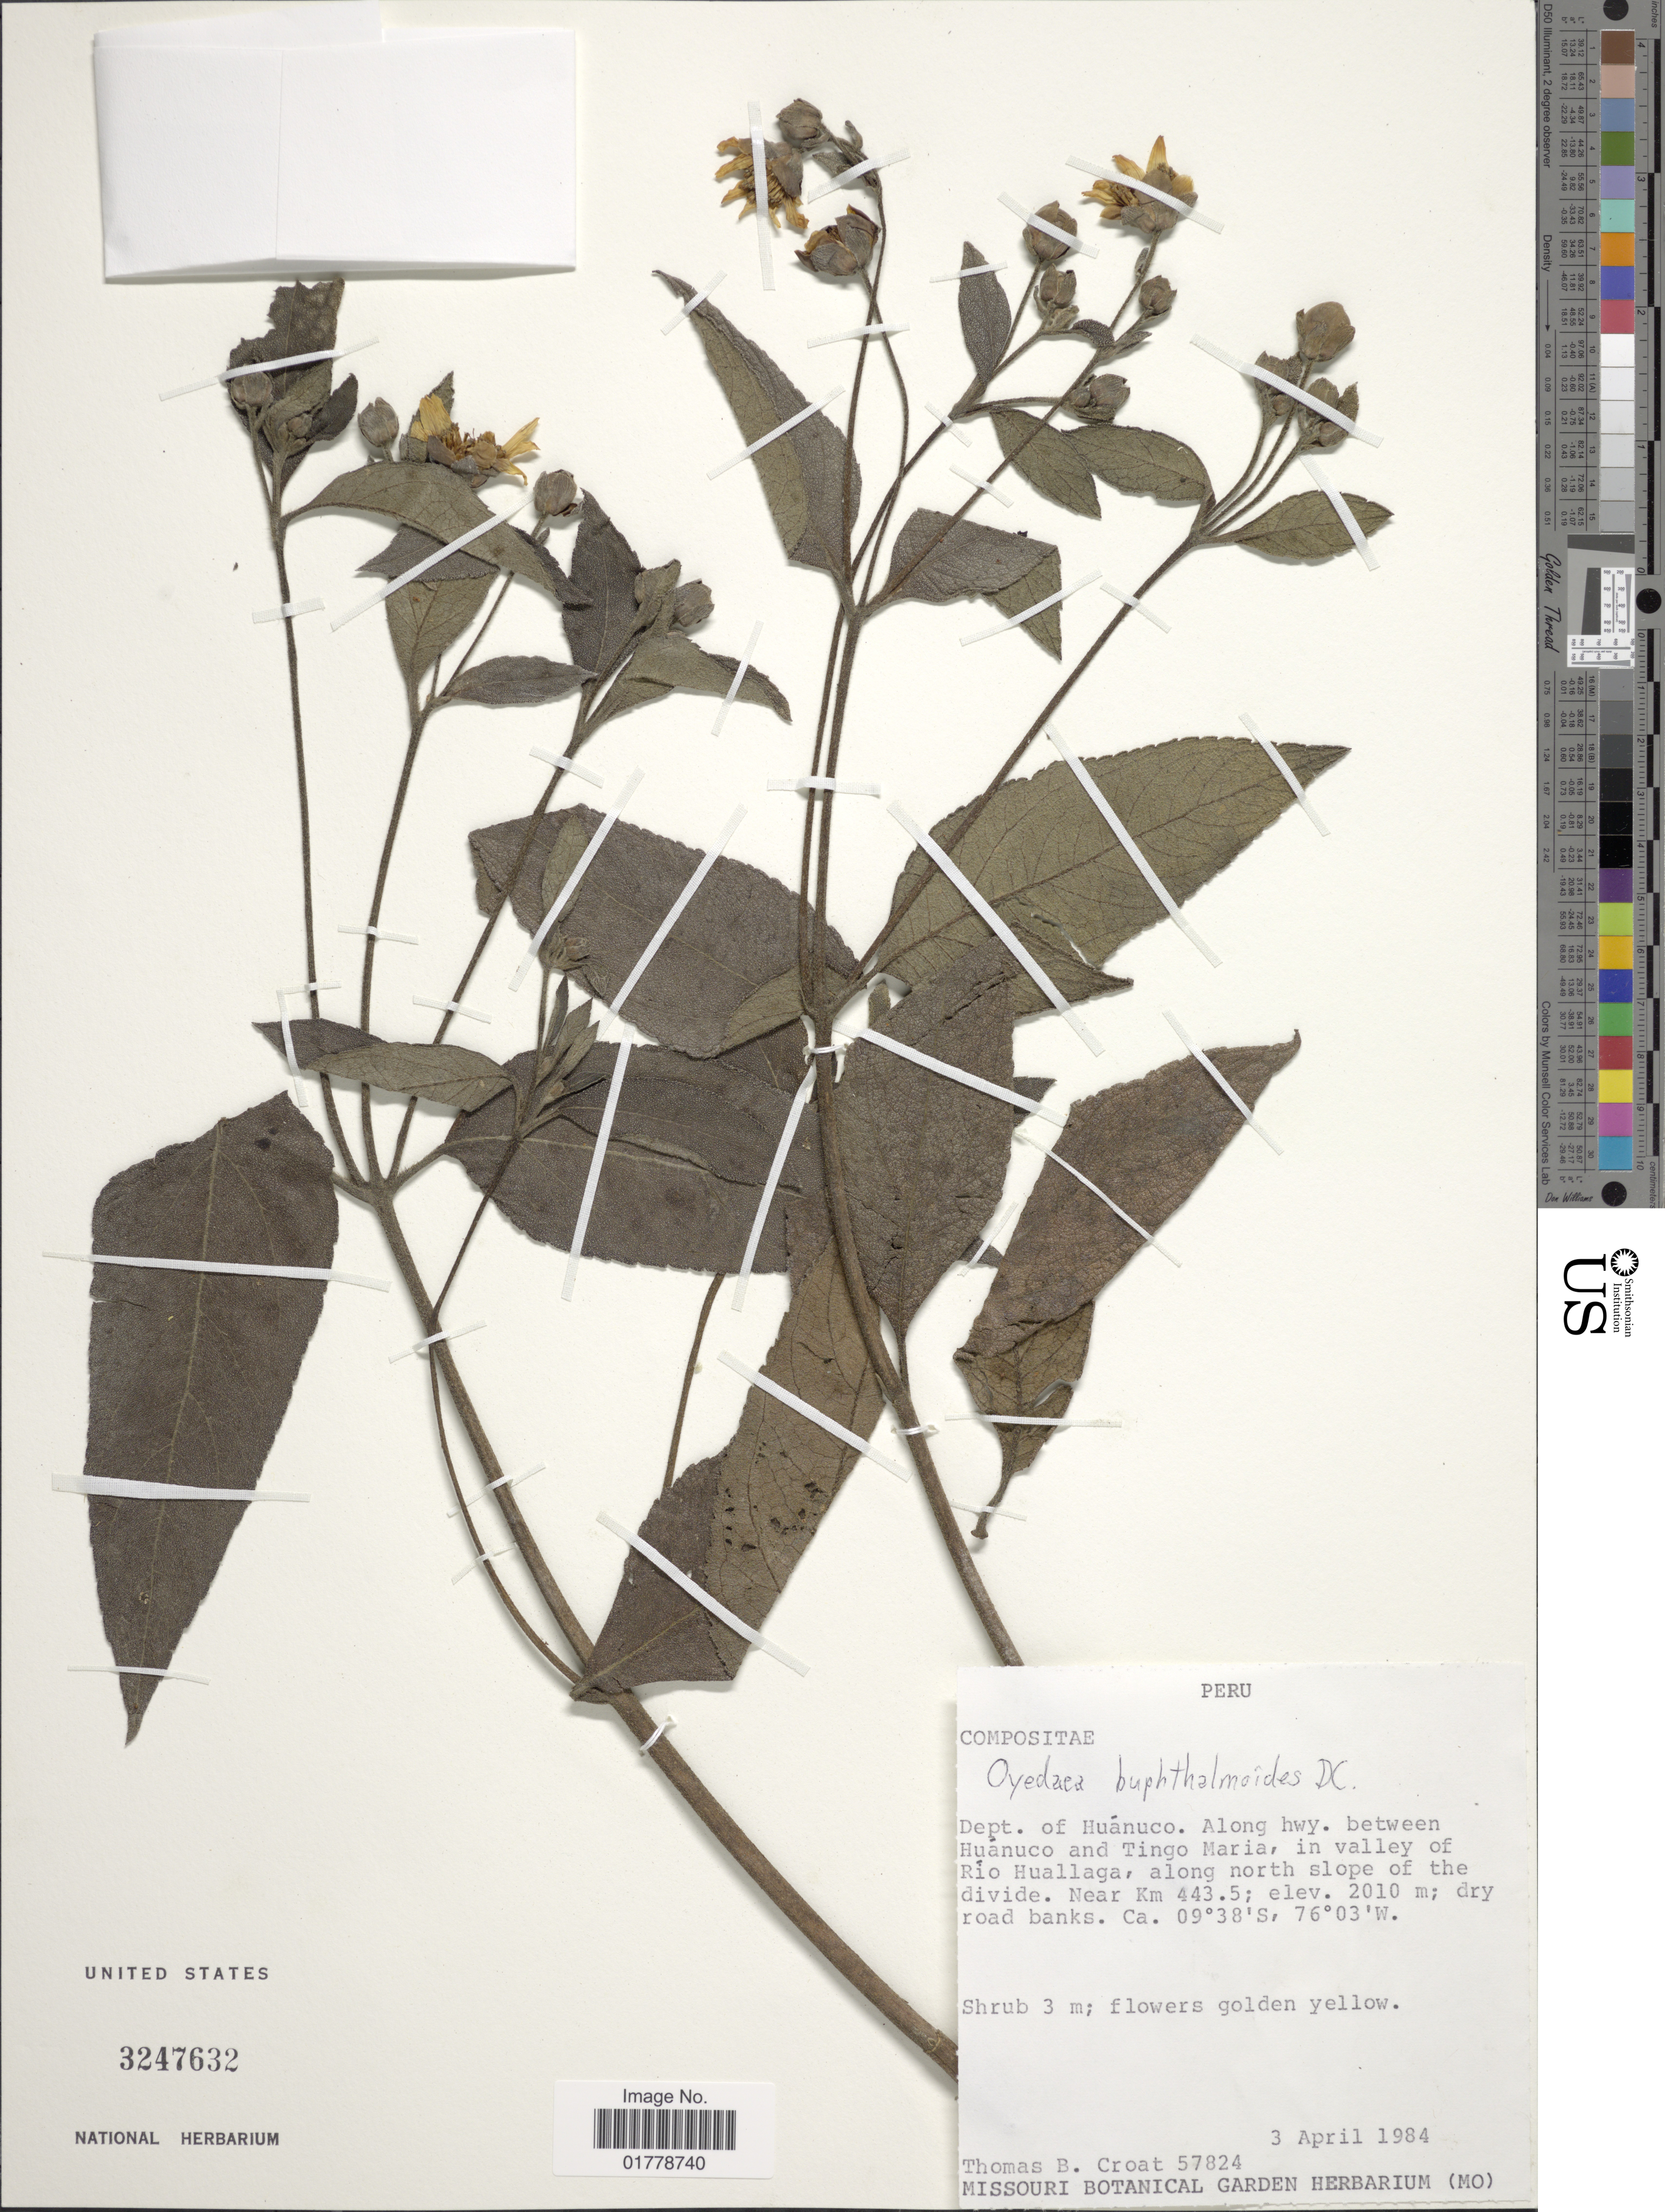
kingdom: Plantae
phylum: Tracheophyta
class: Magnoliopsida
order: Asterales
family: Asteraceae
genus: Oyedaea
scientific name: Oyedaea buphthalmoides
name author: DC.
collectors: T. B. Croat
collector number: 57824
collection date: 1984-04-03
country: Peru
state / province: Huánuco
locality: Dept. of Huánuco. Along hwy. between Huánuco and Tingo Maria, in valley of Río Huallaga, along north slope of the divide. Near Km 443.5; dry road banks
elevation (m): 2010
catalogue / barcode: US 3247632